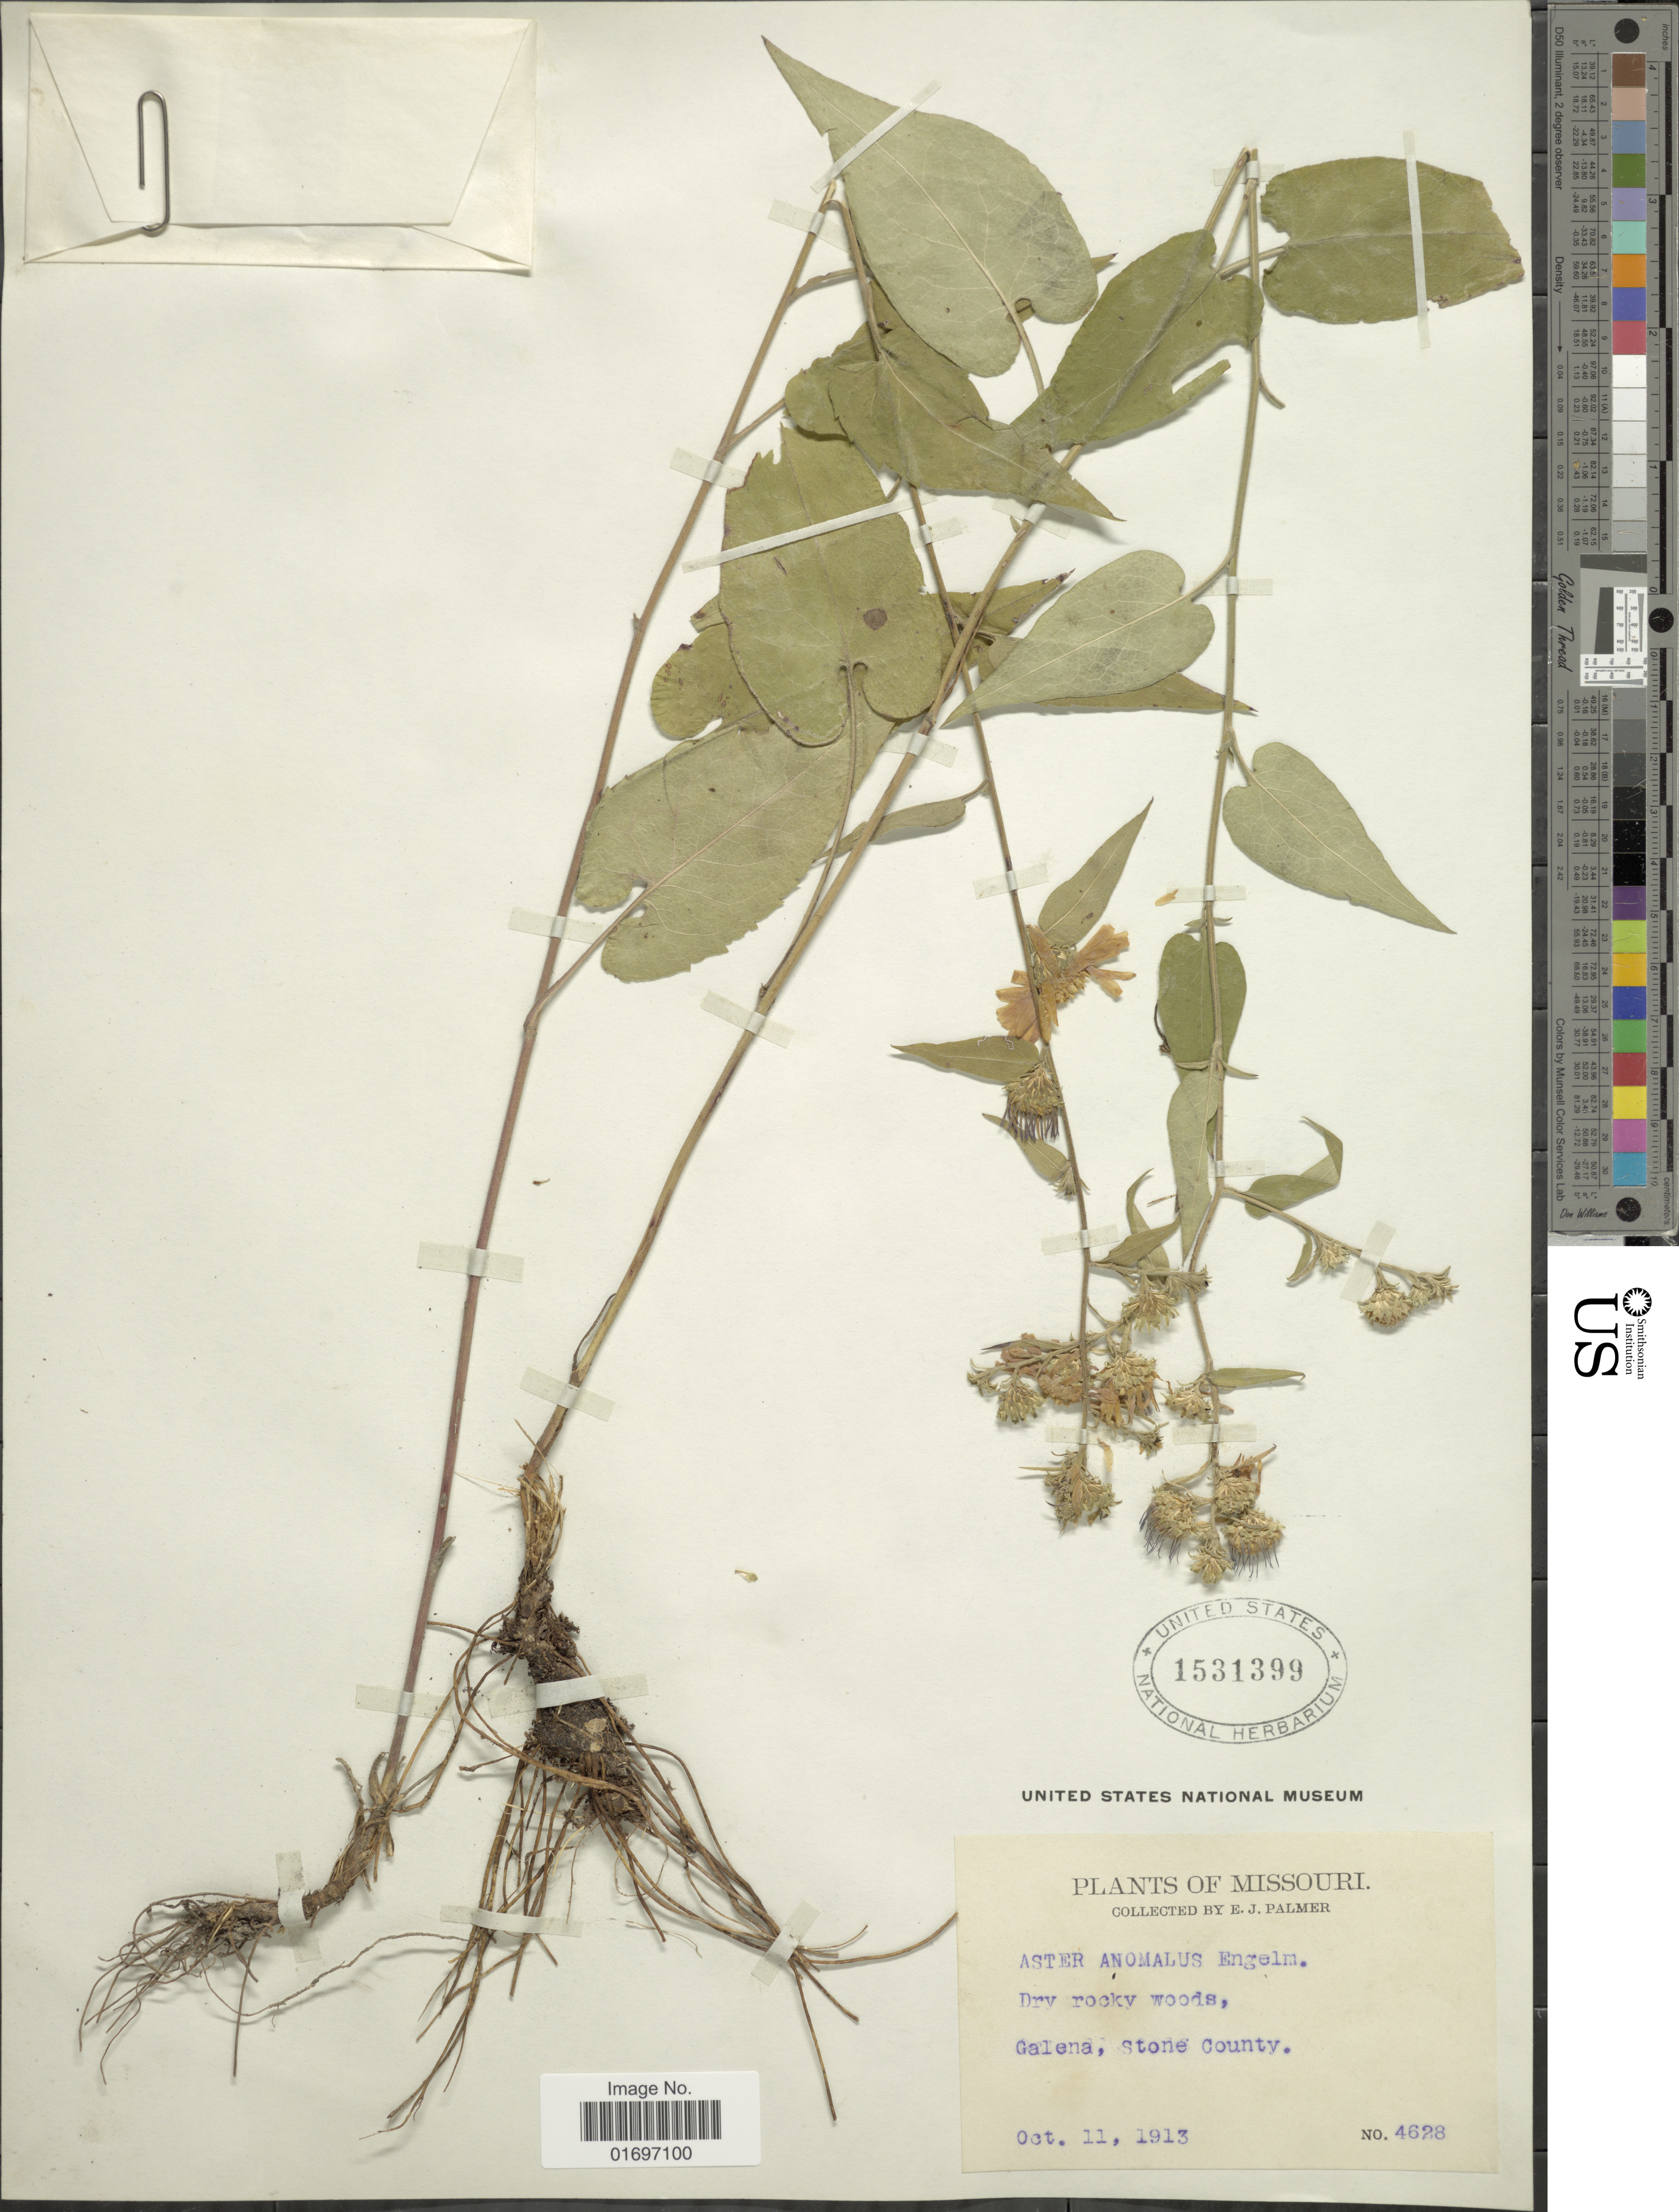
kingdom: Plantae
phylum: Tracheophyta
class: Magnoliopsida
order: Asterales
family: Asteraceae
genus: Symphyotrichum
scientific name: Symphyotrichum anomalum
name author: (Engelm.) G.L. Nesom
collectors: E. J. Palmer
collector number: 4628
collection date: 1913-10-11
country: United States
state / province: Missouri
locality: Missouri. Galena, Stone County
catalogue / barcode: US 1531399